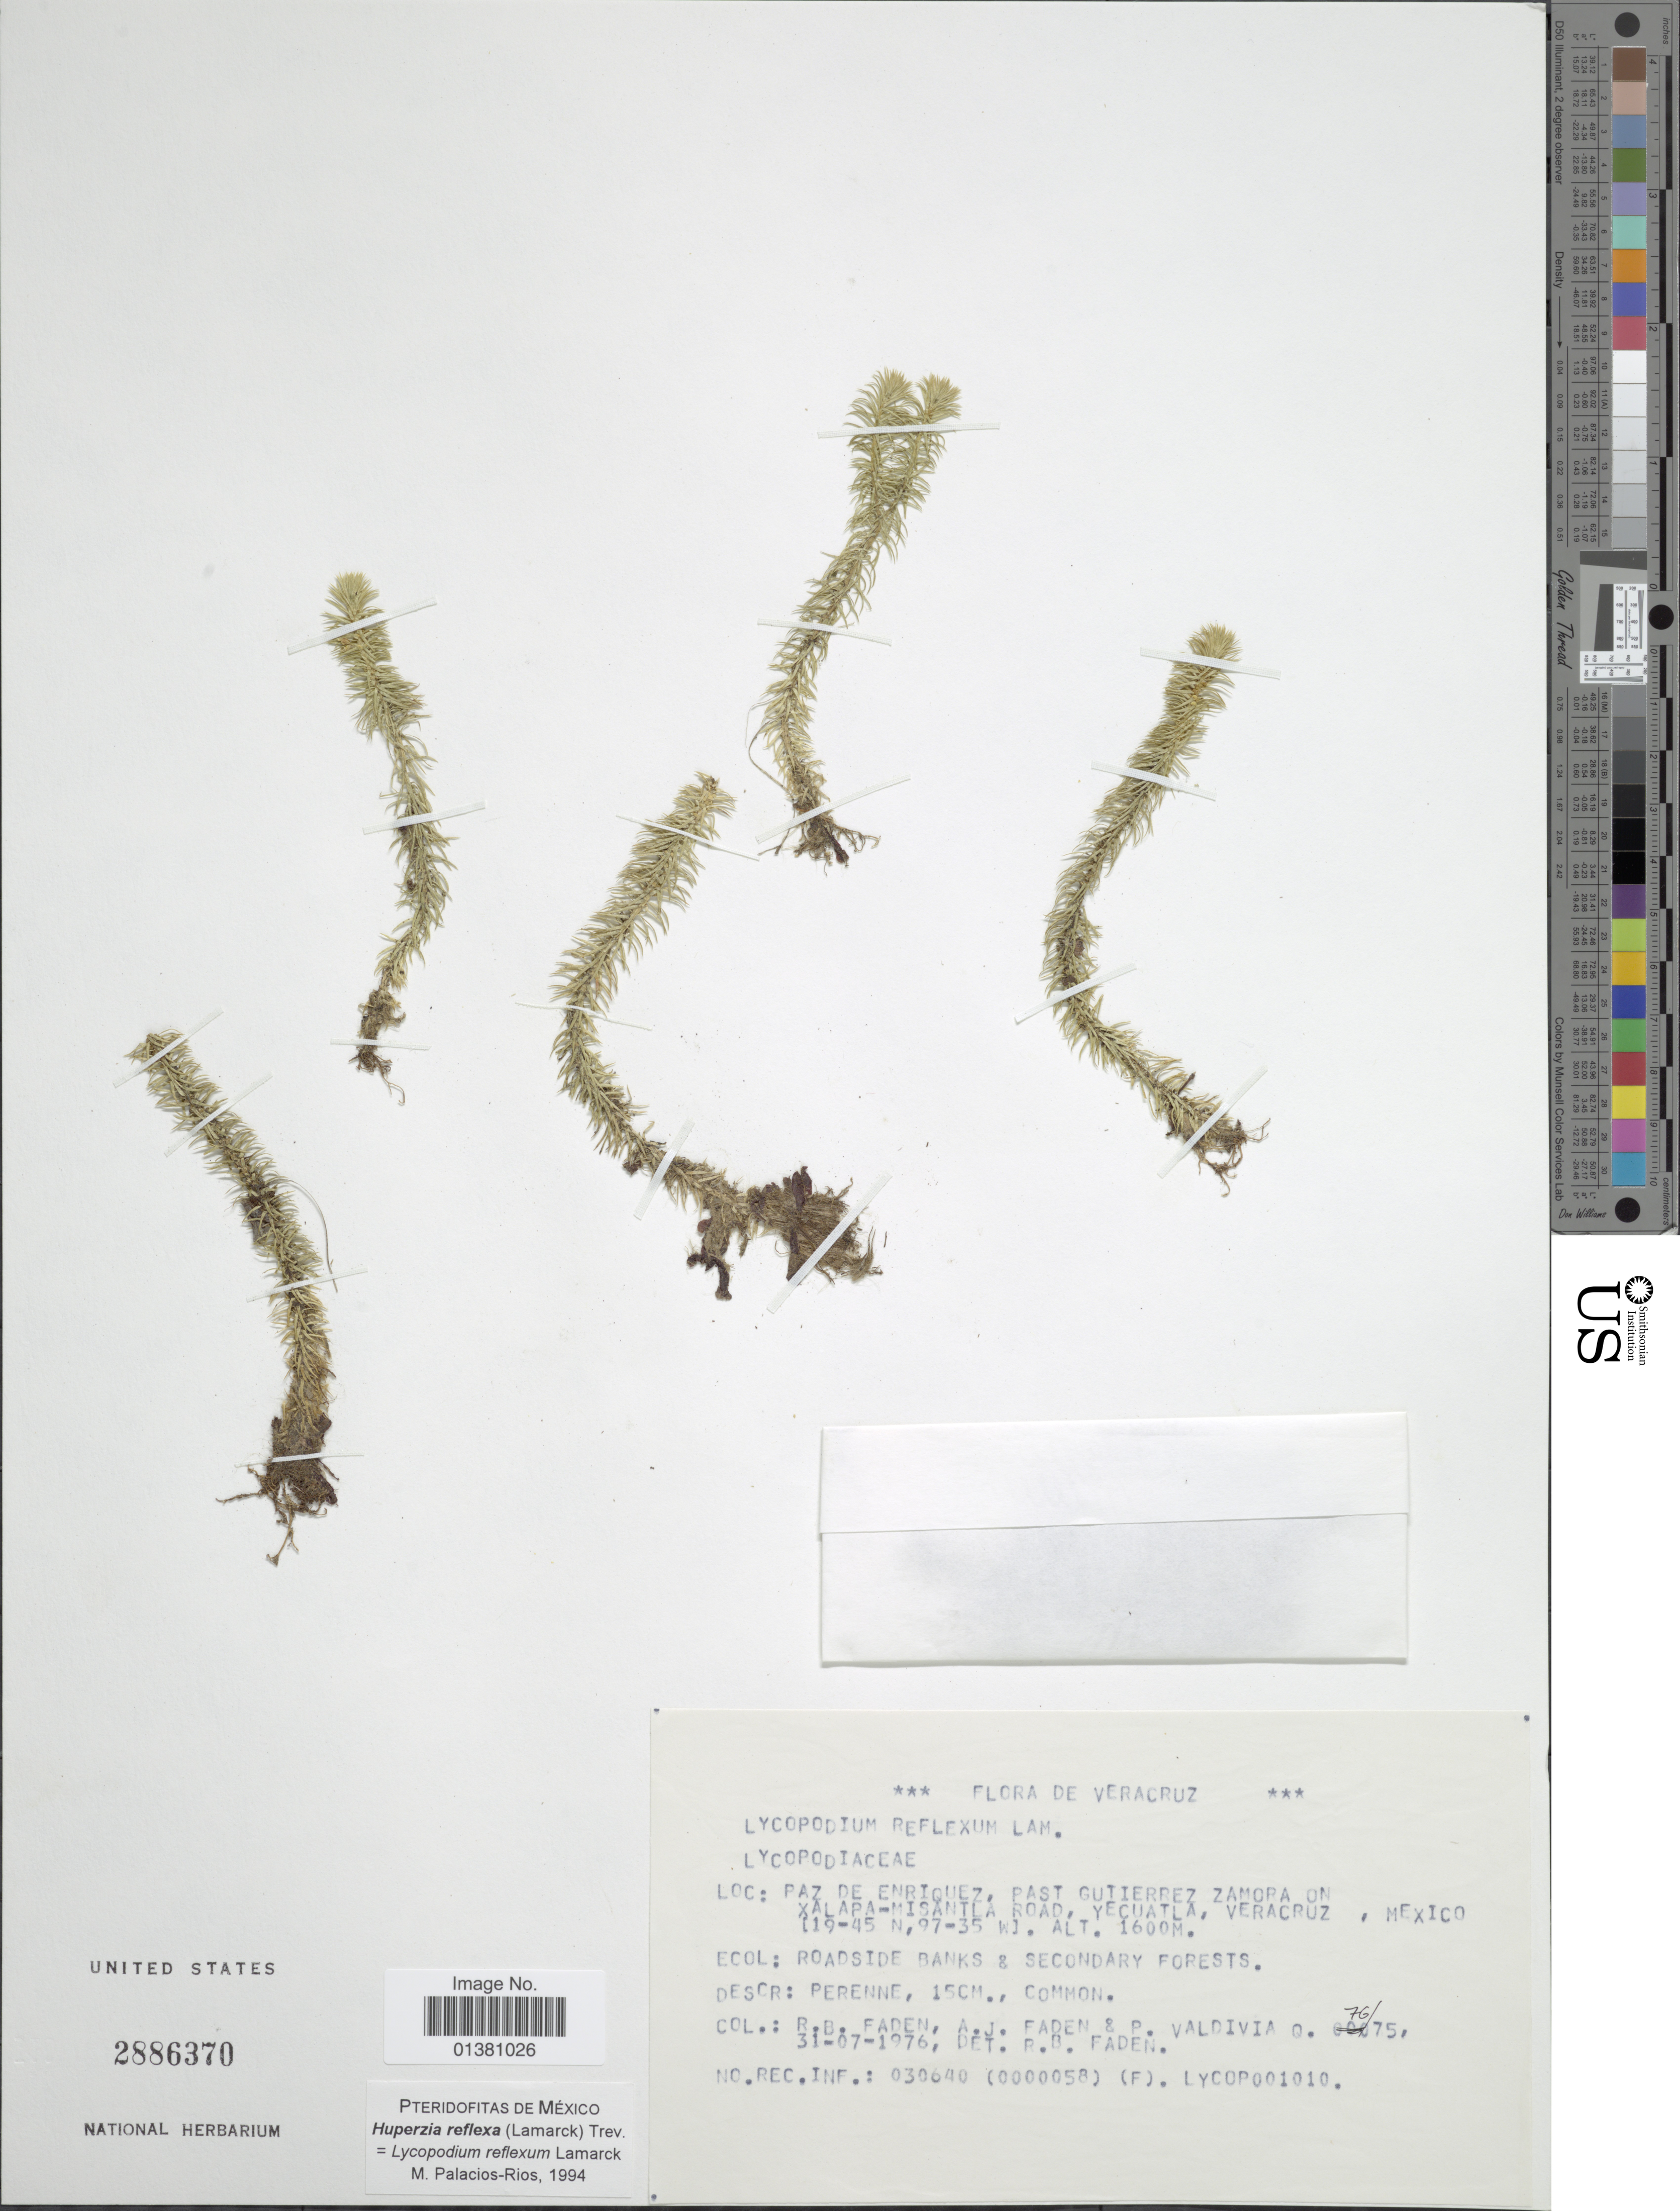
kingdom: Plantae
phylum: Tracheophyta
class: Lycopodiopsida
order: Lycopodiales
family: Lycopodiaceae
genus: Phlegmariurus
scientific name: Phlegmariurus reflexus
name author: (Lam.) B. Øllg.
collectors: R. B. Faden, A. J. Faden & P. Valdiva Q.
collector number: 76/75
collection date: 1976-07-31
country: Mexico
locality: Veracruz, Paz de Enriquez, past Gutierrez Zamora on Xalapa-Misantla road, Yecuatla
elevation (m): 1600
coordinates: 19-45, 97-35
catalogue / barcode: US 2886370